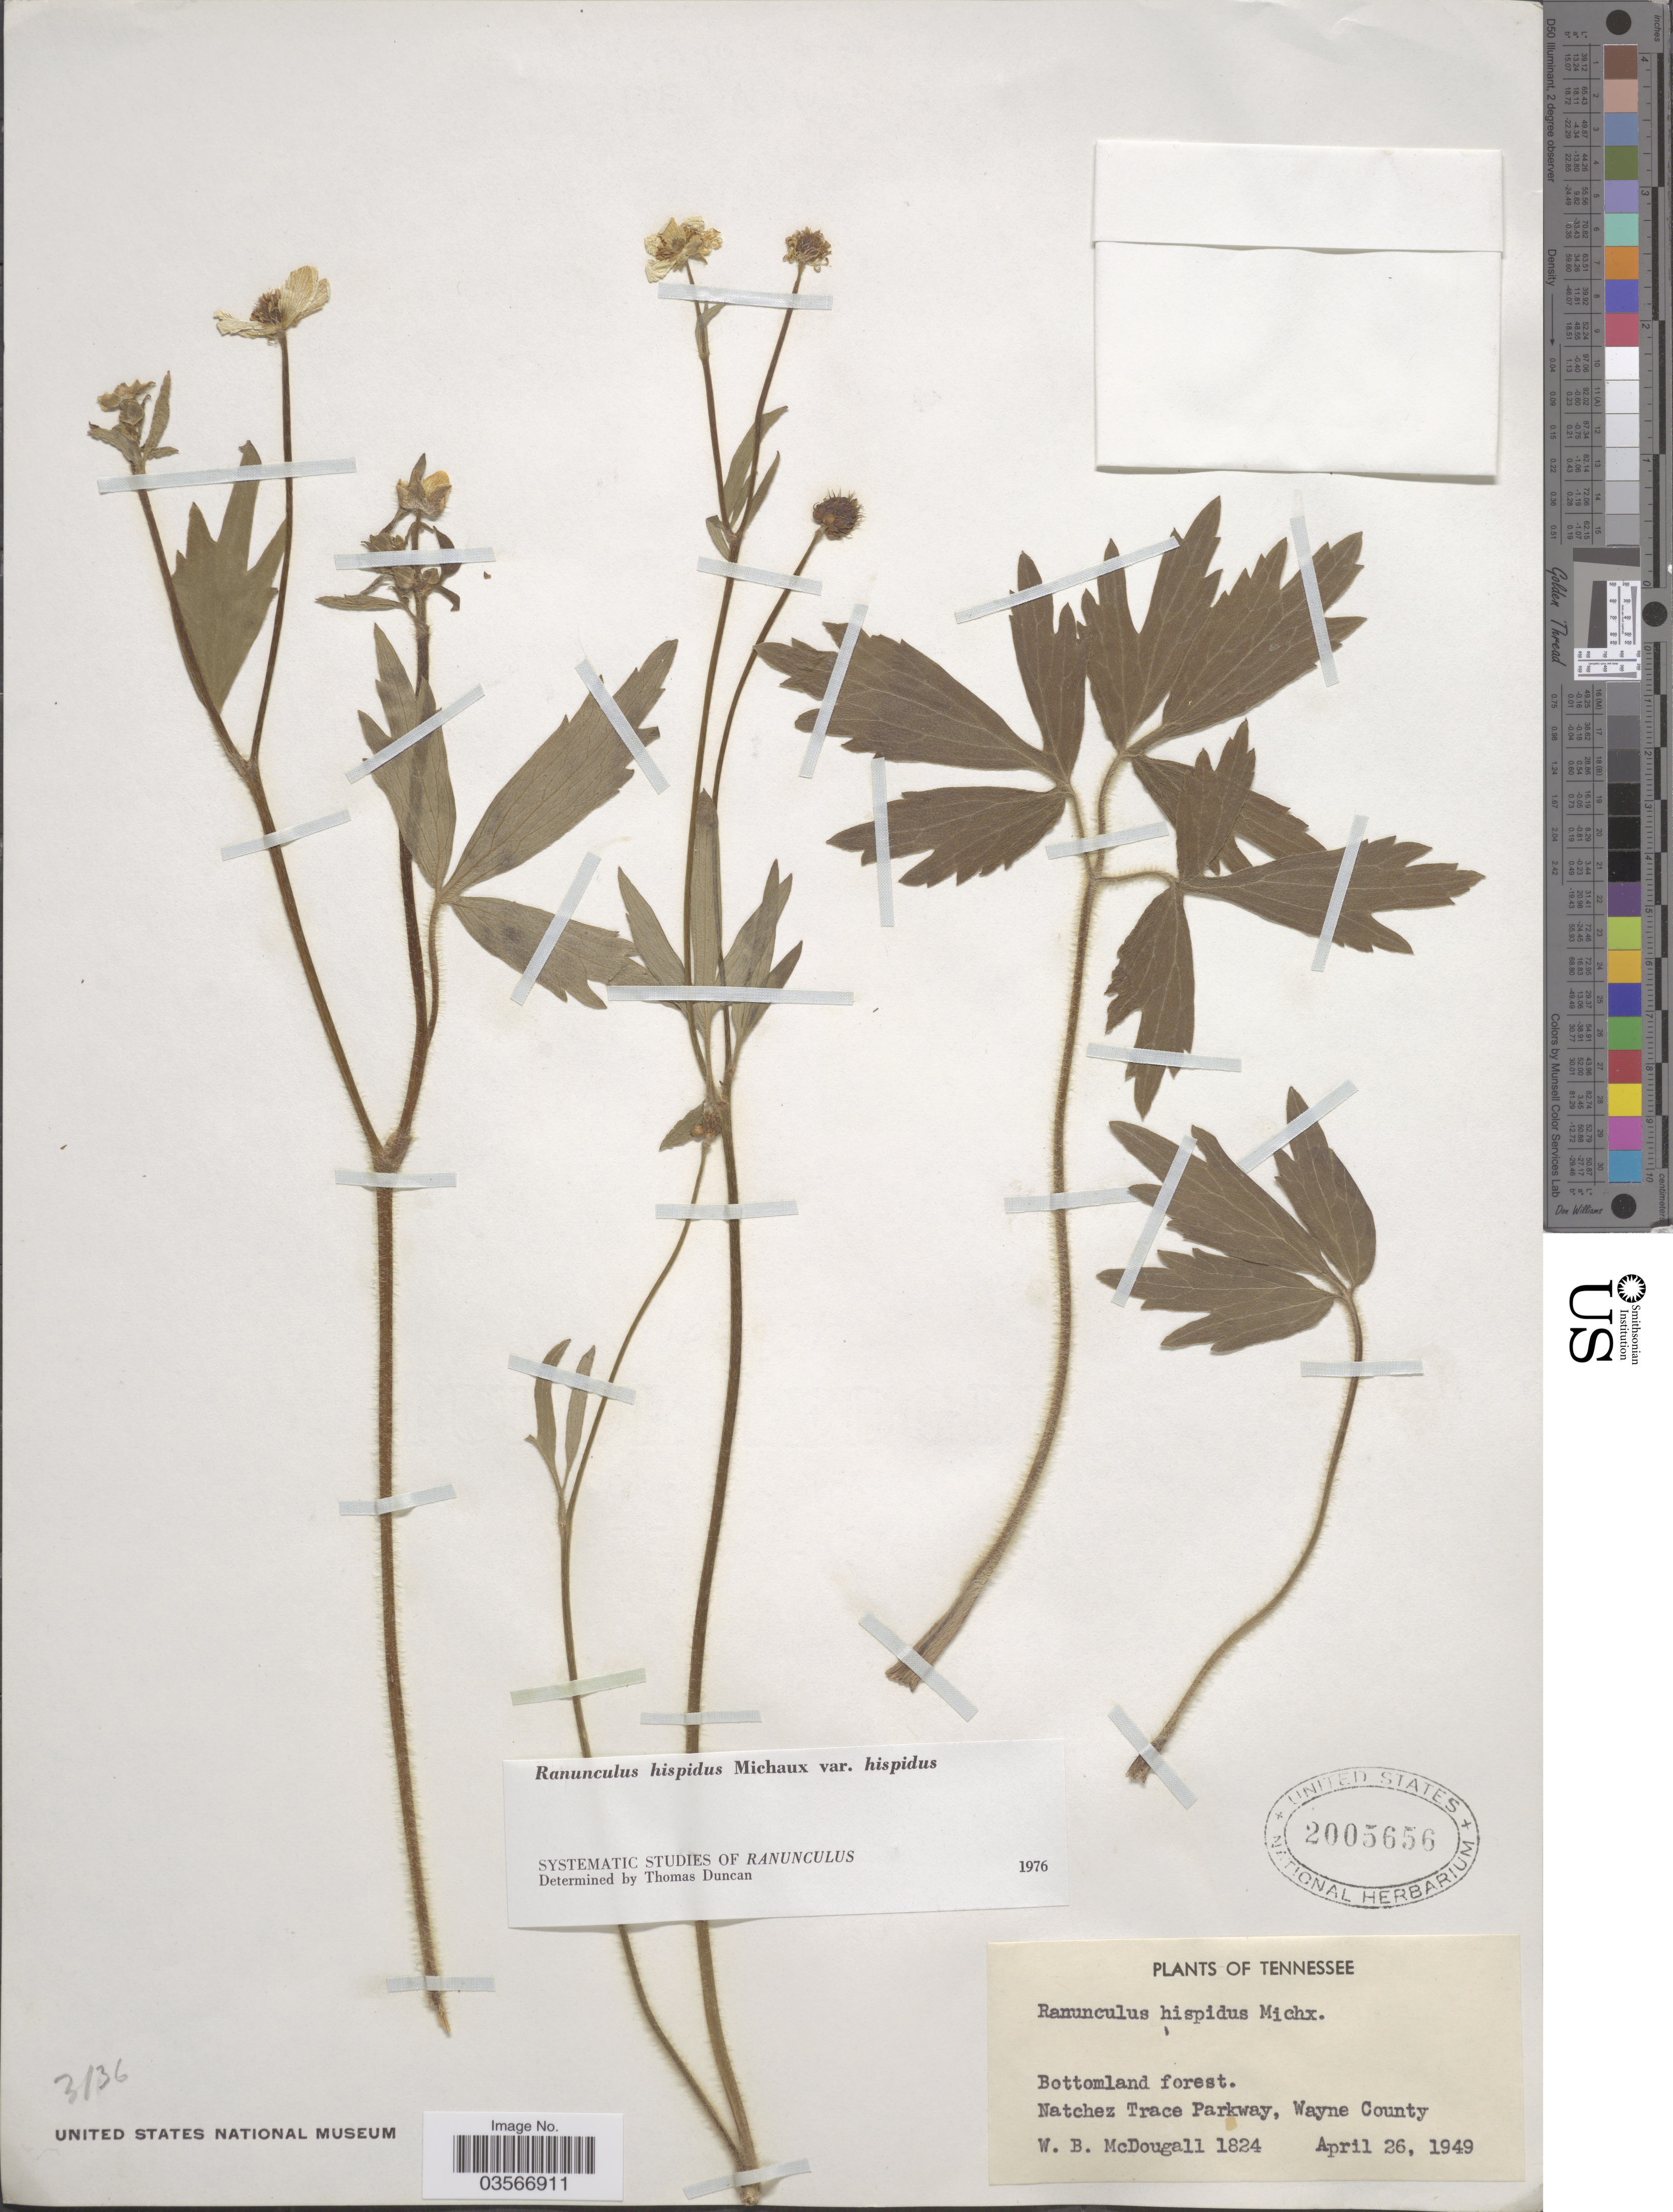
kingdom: Plantae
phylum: Tracheophyta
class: Magnoliopsida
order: Ranunculales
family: Ranunculaceae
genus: Ranunculus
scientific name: Ranunculus hispidus var. hispidus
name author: Michx.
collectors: W. B. McDougall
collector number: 1824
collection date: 1949-04-26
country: United States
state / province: Tennessee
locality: Bottomland forest. Natchez Trace Parkway, Wayne County.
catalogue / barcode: US 2005656